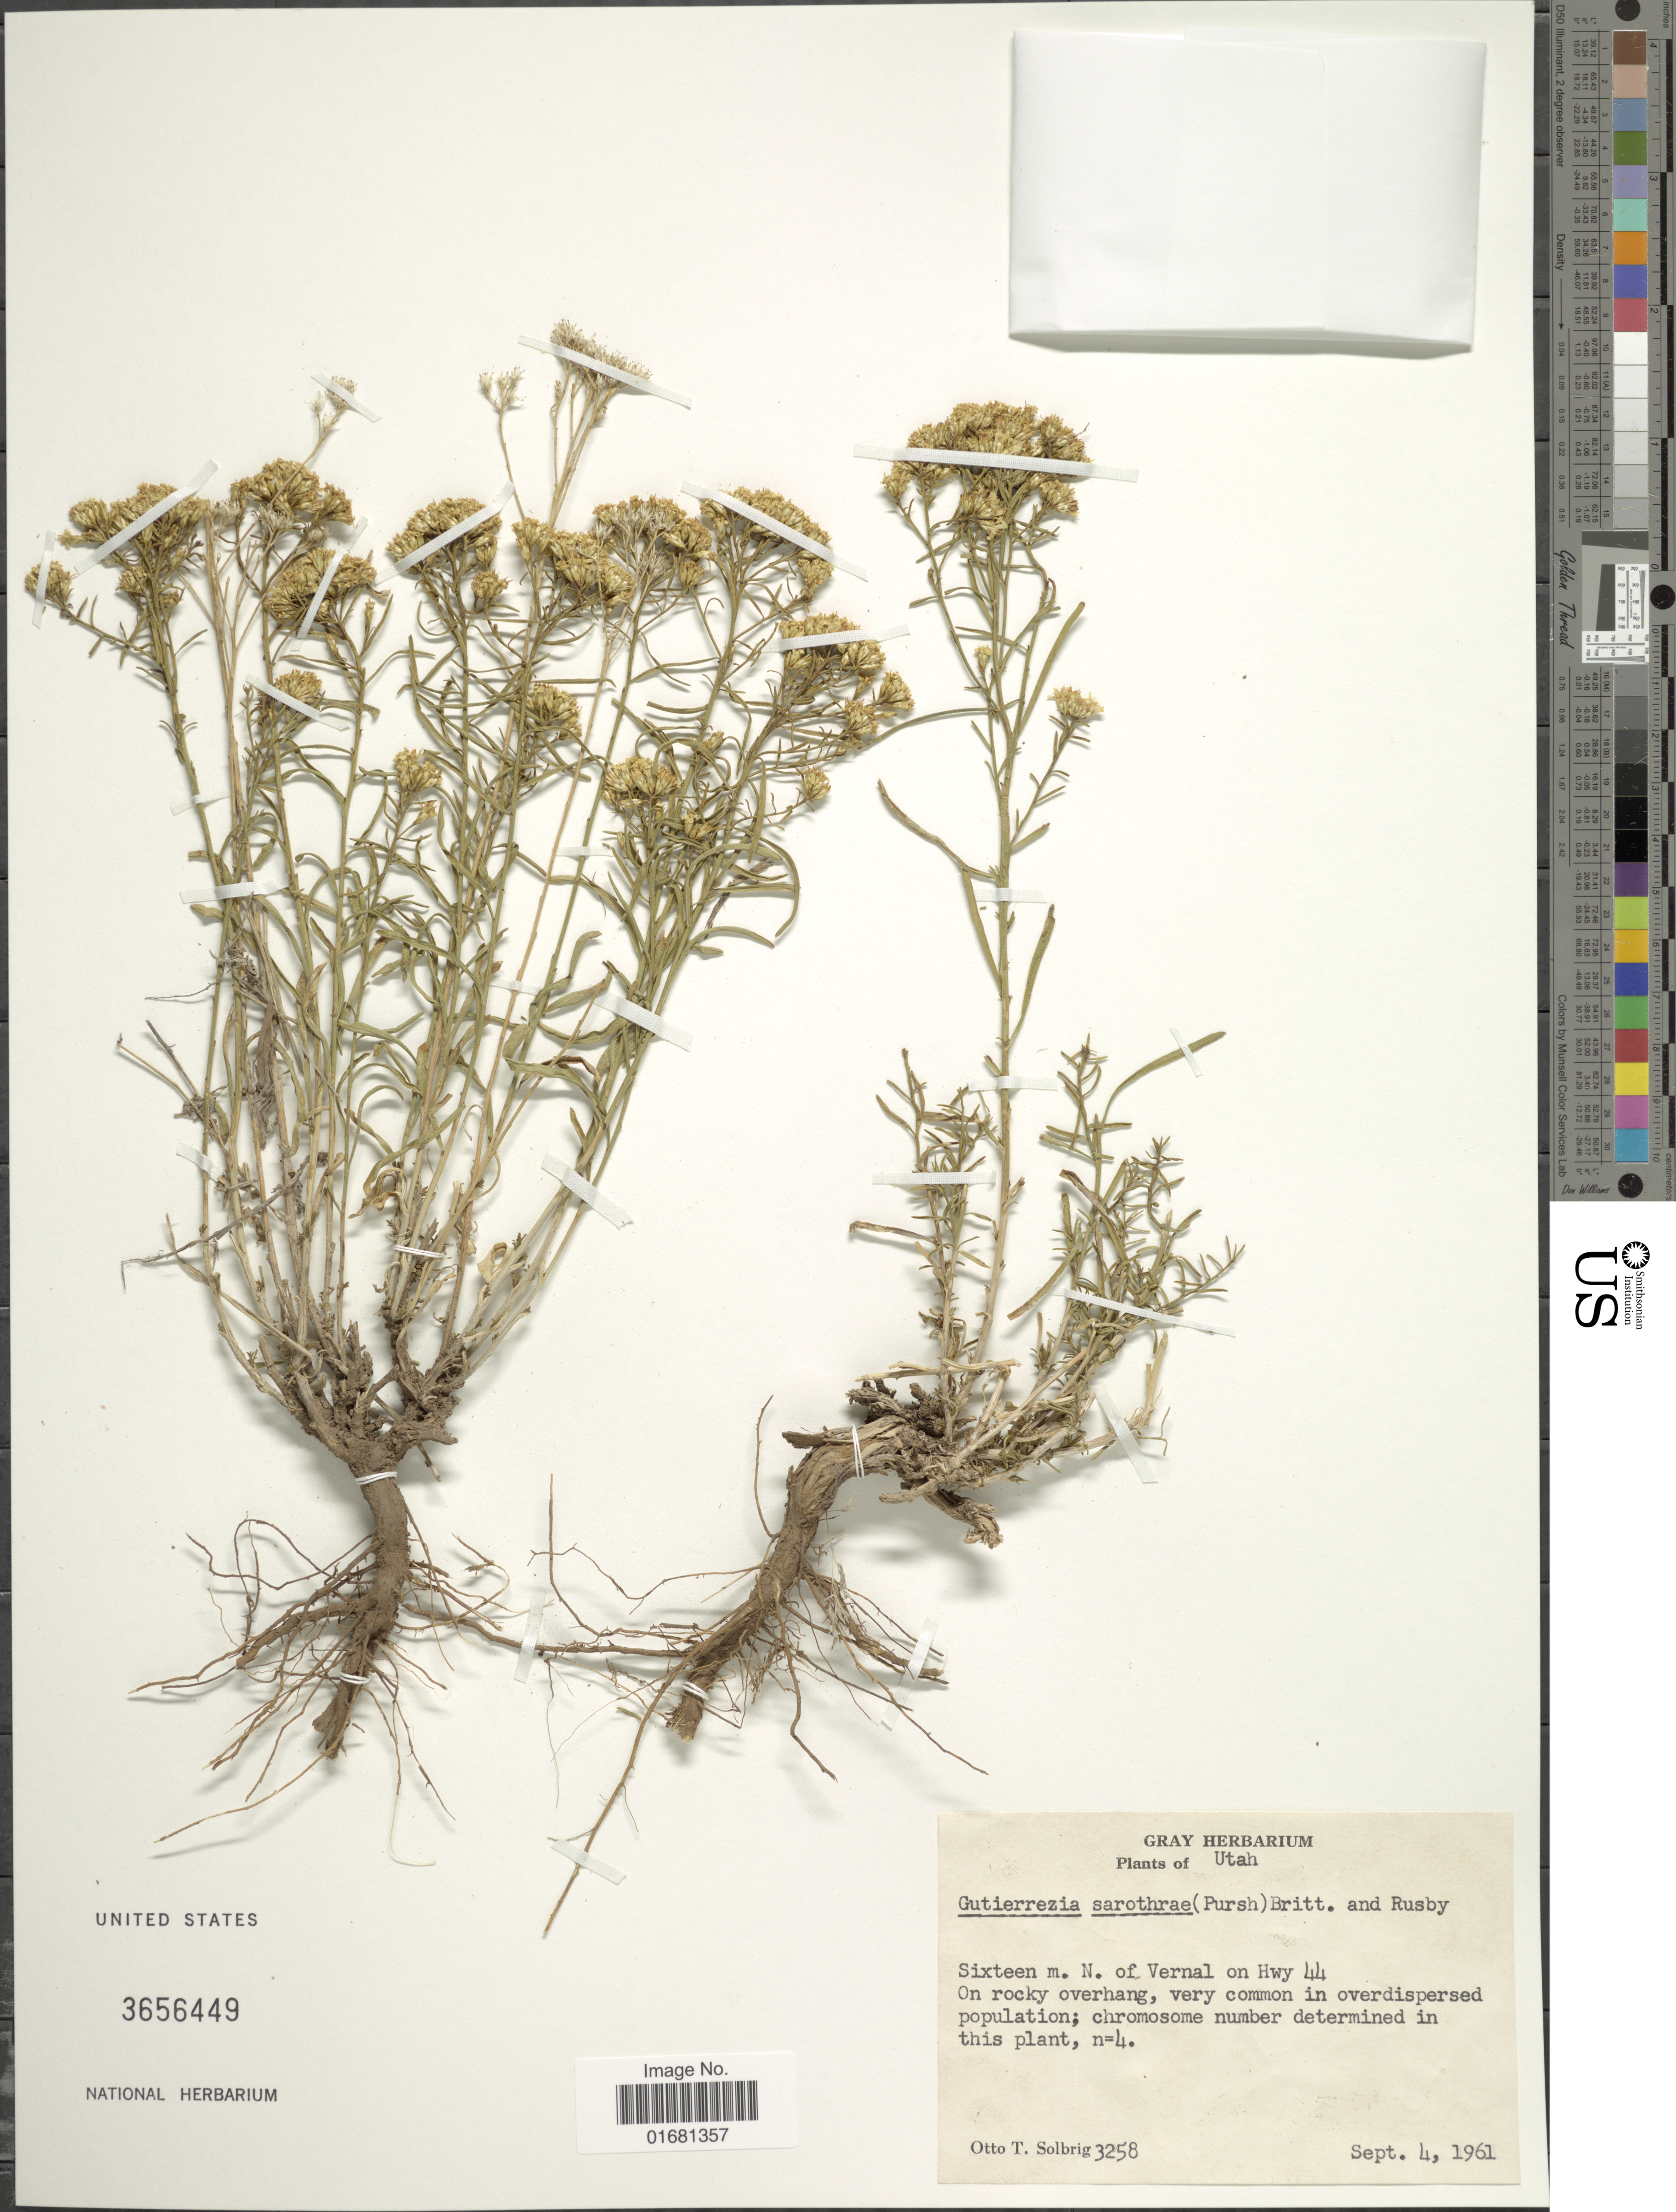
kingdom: Plantae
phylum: Tracheophyta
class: Magnoliopsida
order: Asterales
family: Asteraceae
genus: Gutierrezia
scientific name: Gutierrezia sarothrae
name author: (Pursh) Britton & Rusby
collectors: O. T. Solbrig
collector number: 3258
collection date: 1961-09-04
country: United States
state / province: Utah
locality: Sixteen m. N. of Vernal on Hwy 44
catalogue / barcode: US 3656449